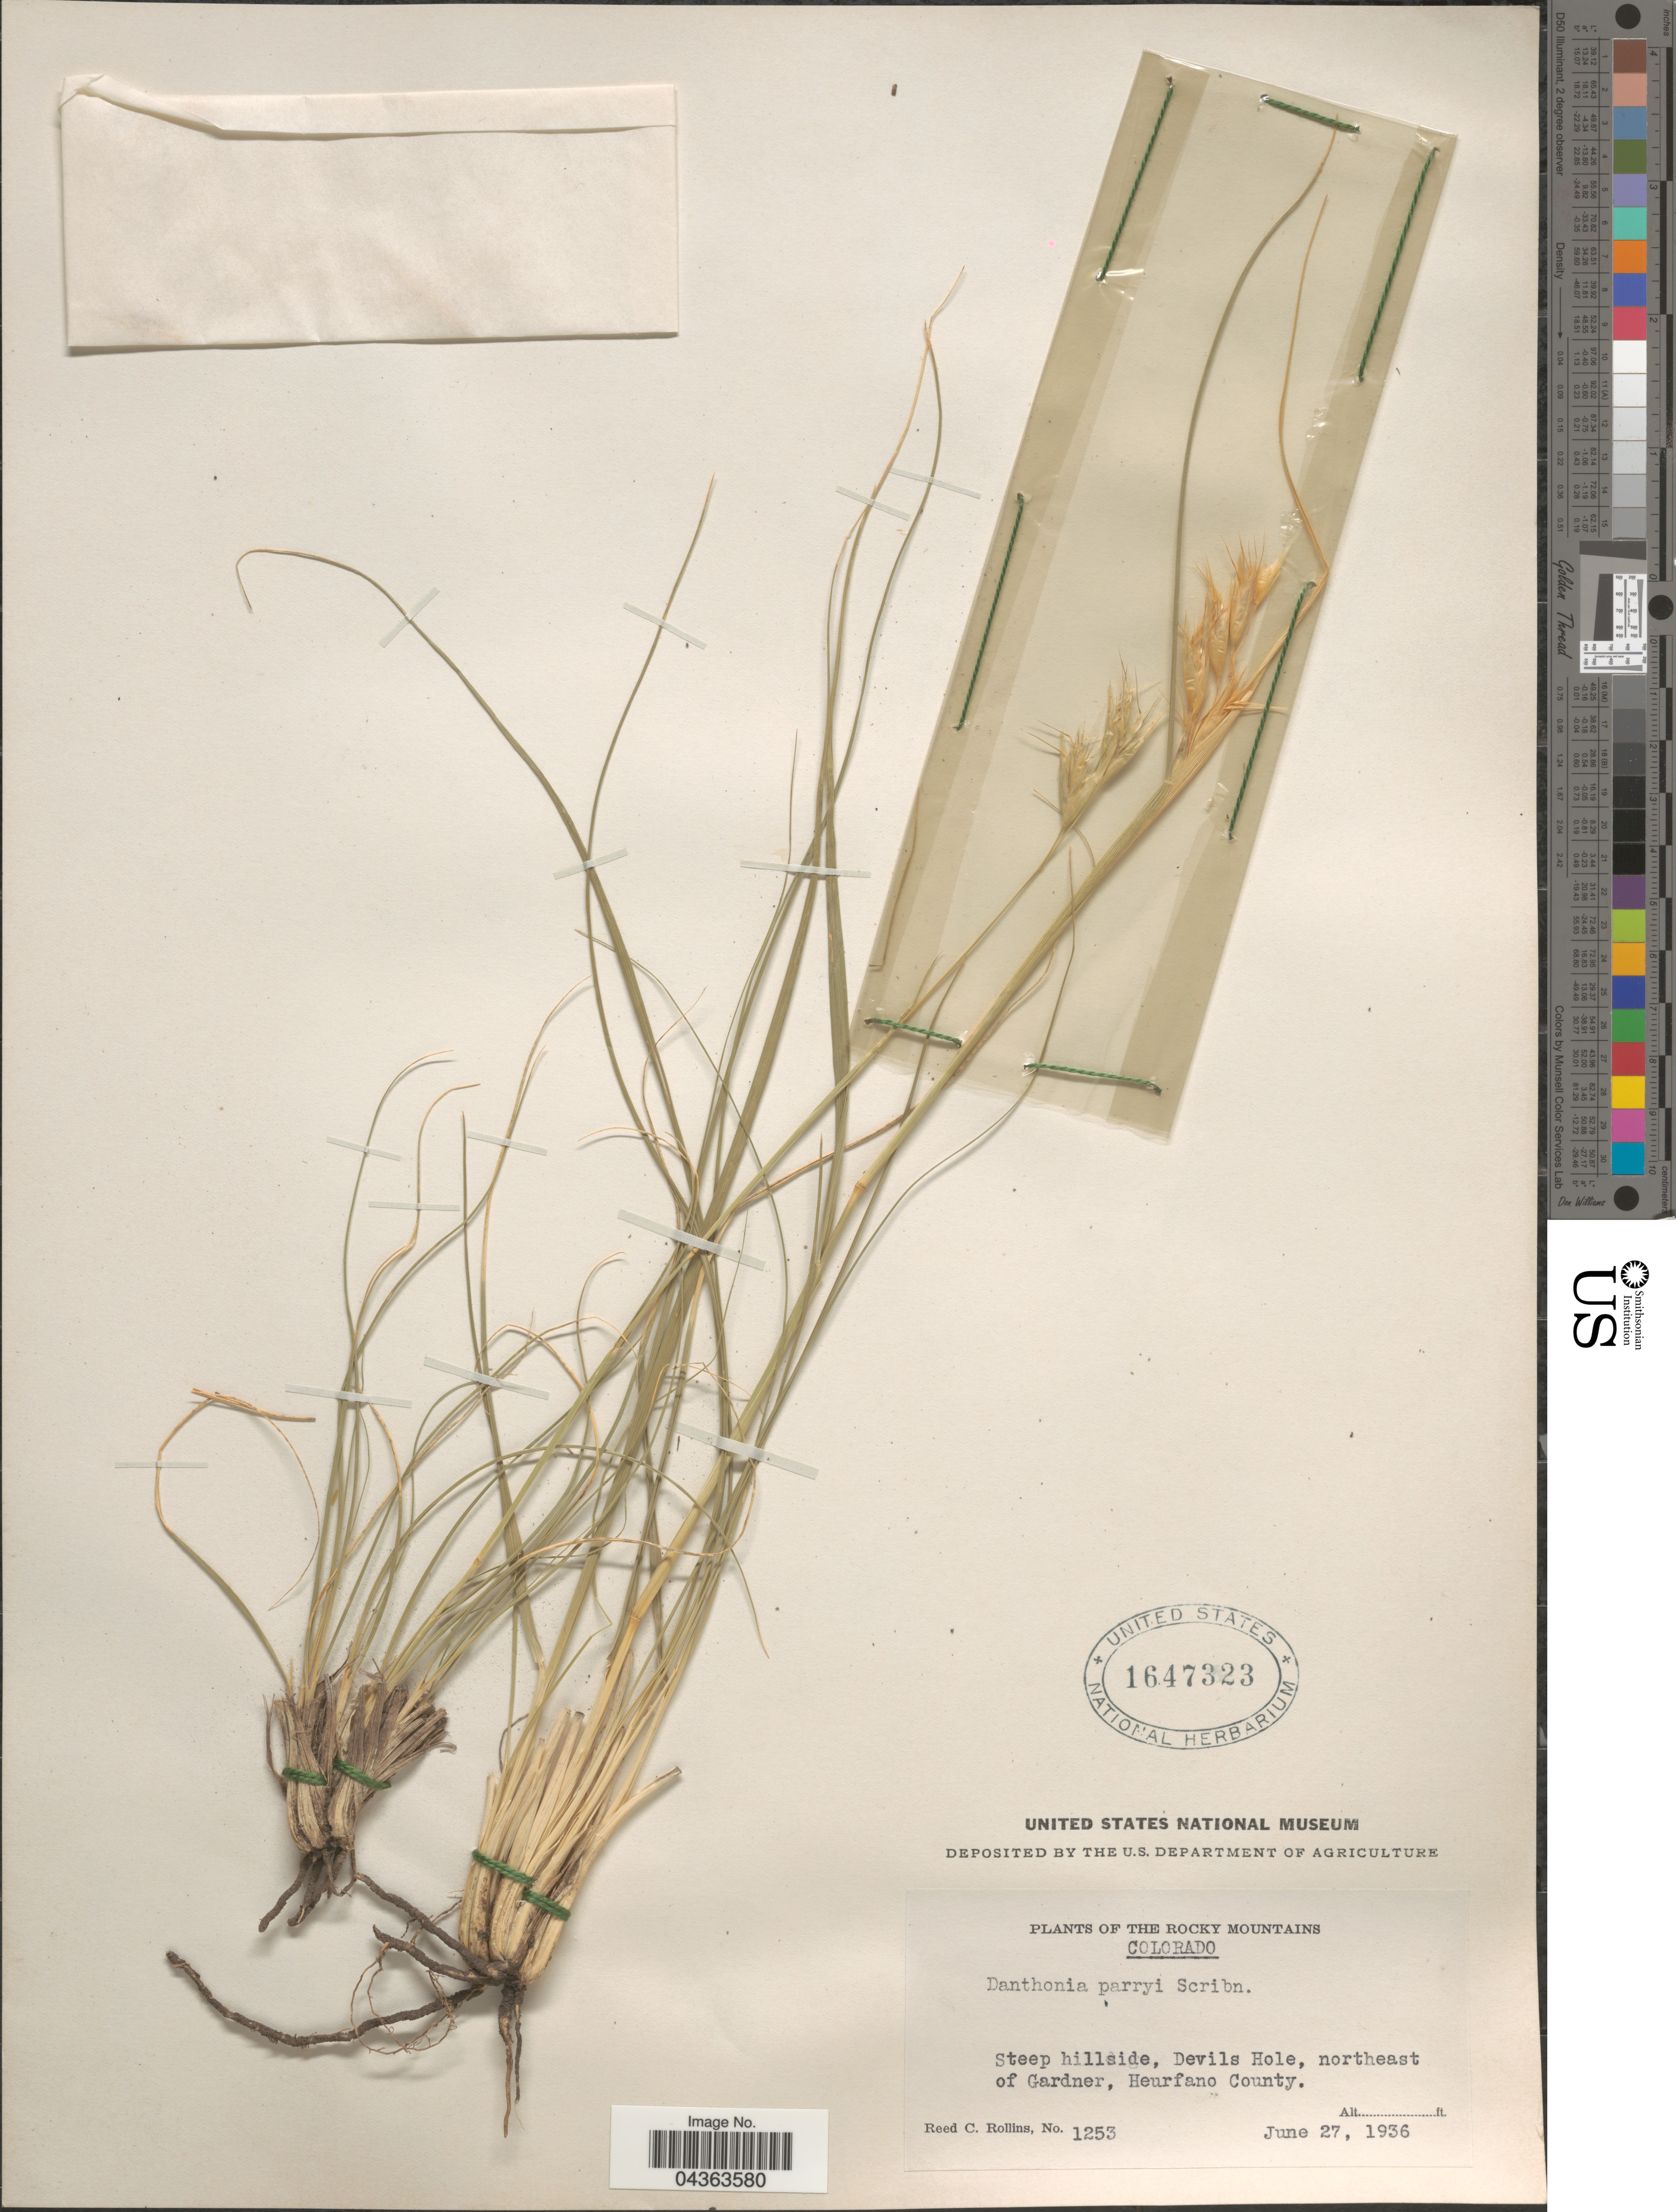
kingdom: Plantae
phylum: Tracheophyta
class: Liliopsida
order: Poales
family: Poaceae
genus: Danthonia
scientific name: Danthonia parryi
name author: Scribn.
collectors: R. C. Rollins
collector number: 1253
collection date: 1936-06-27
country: United States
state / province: Colorado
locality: Steep hillside, Devils Hole, northeast of Gardner, Heurfano County.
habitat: steep hillside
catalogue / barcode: US 1647323